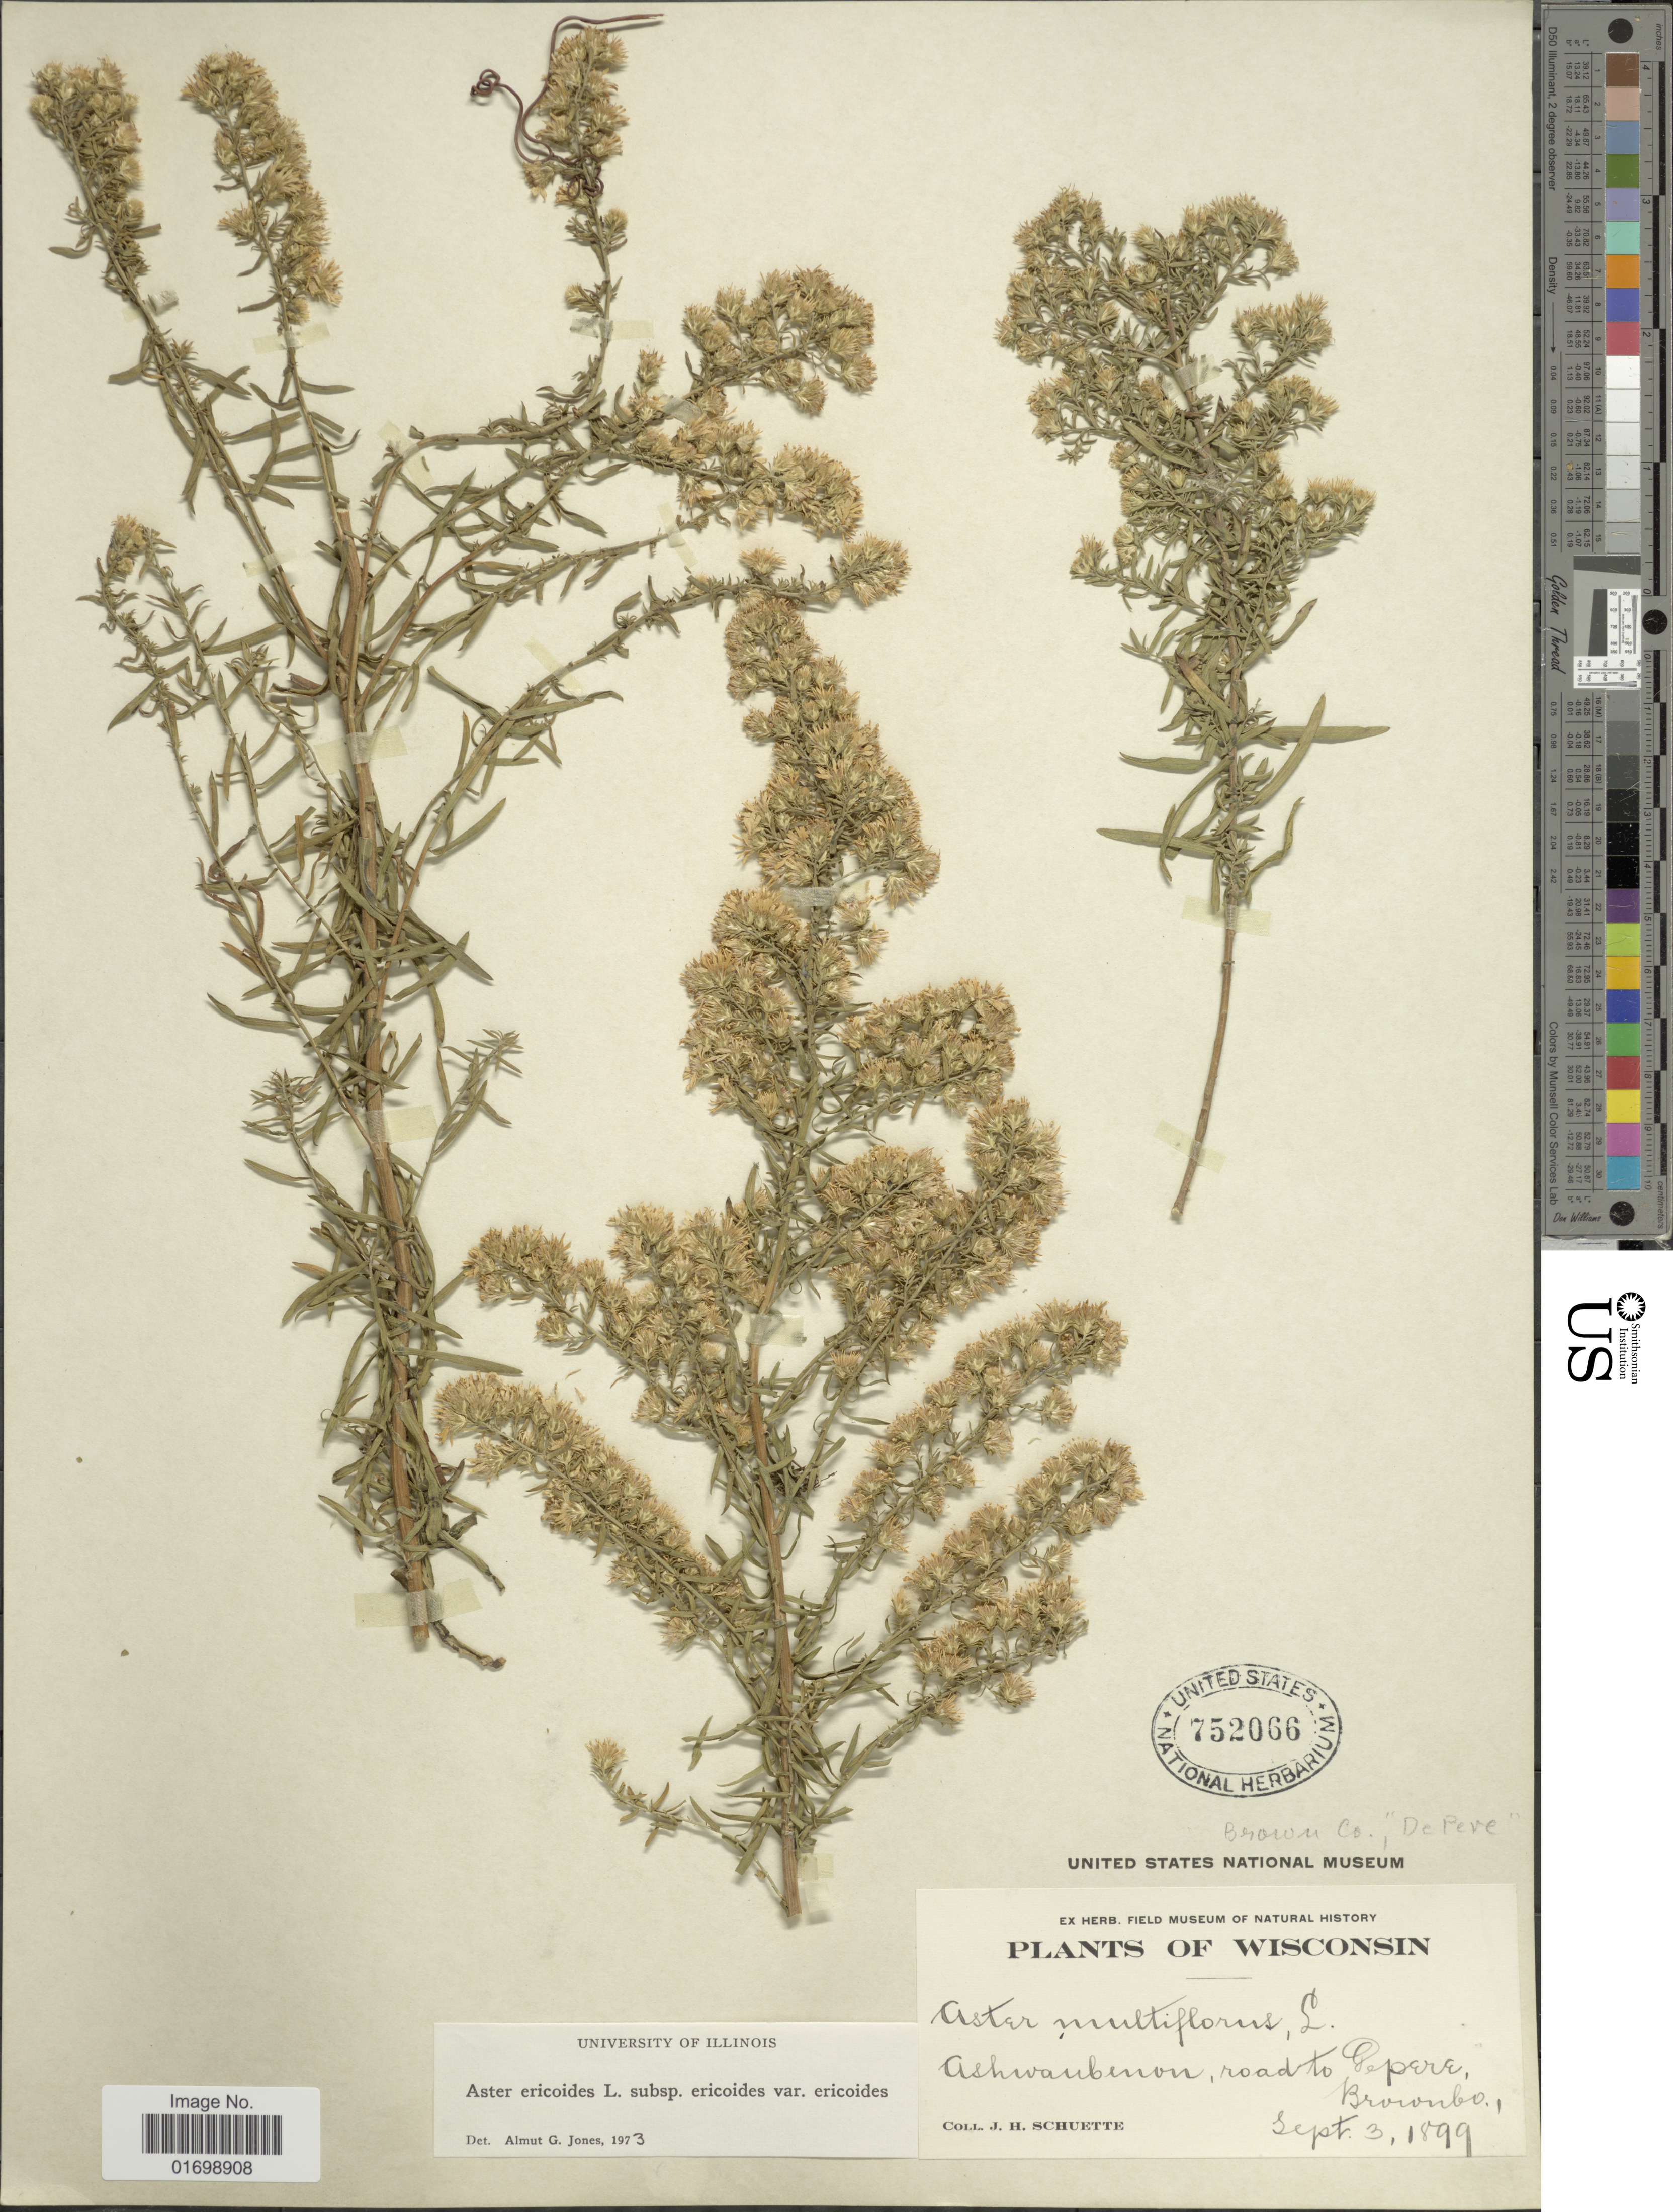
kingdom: Plantae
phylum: Tracheophyta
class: Magnoliopsida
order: Asterales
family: Asteraceae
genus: Symphyotrichum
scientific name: Symphyotrichum ericoides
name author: (L.) G.L. Nesom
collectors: J. H. Schuette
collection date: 1899-09-03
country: United States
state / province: Wisconsin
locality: Aswanbenon, road to Pepara, Brown Co.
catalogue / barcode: US 752066